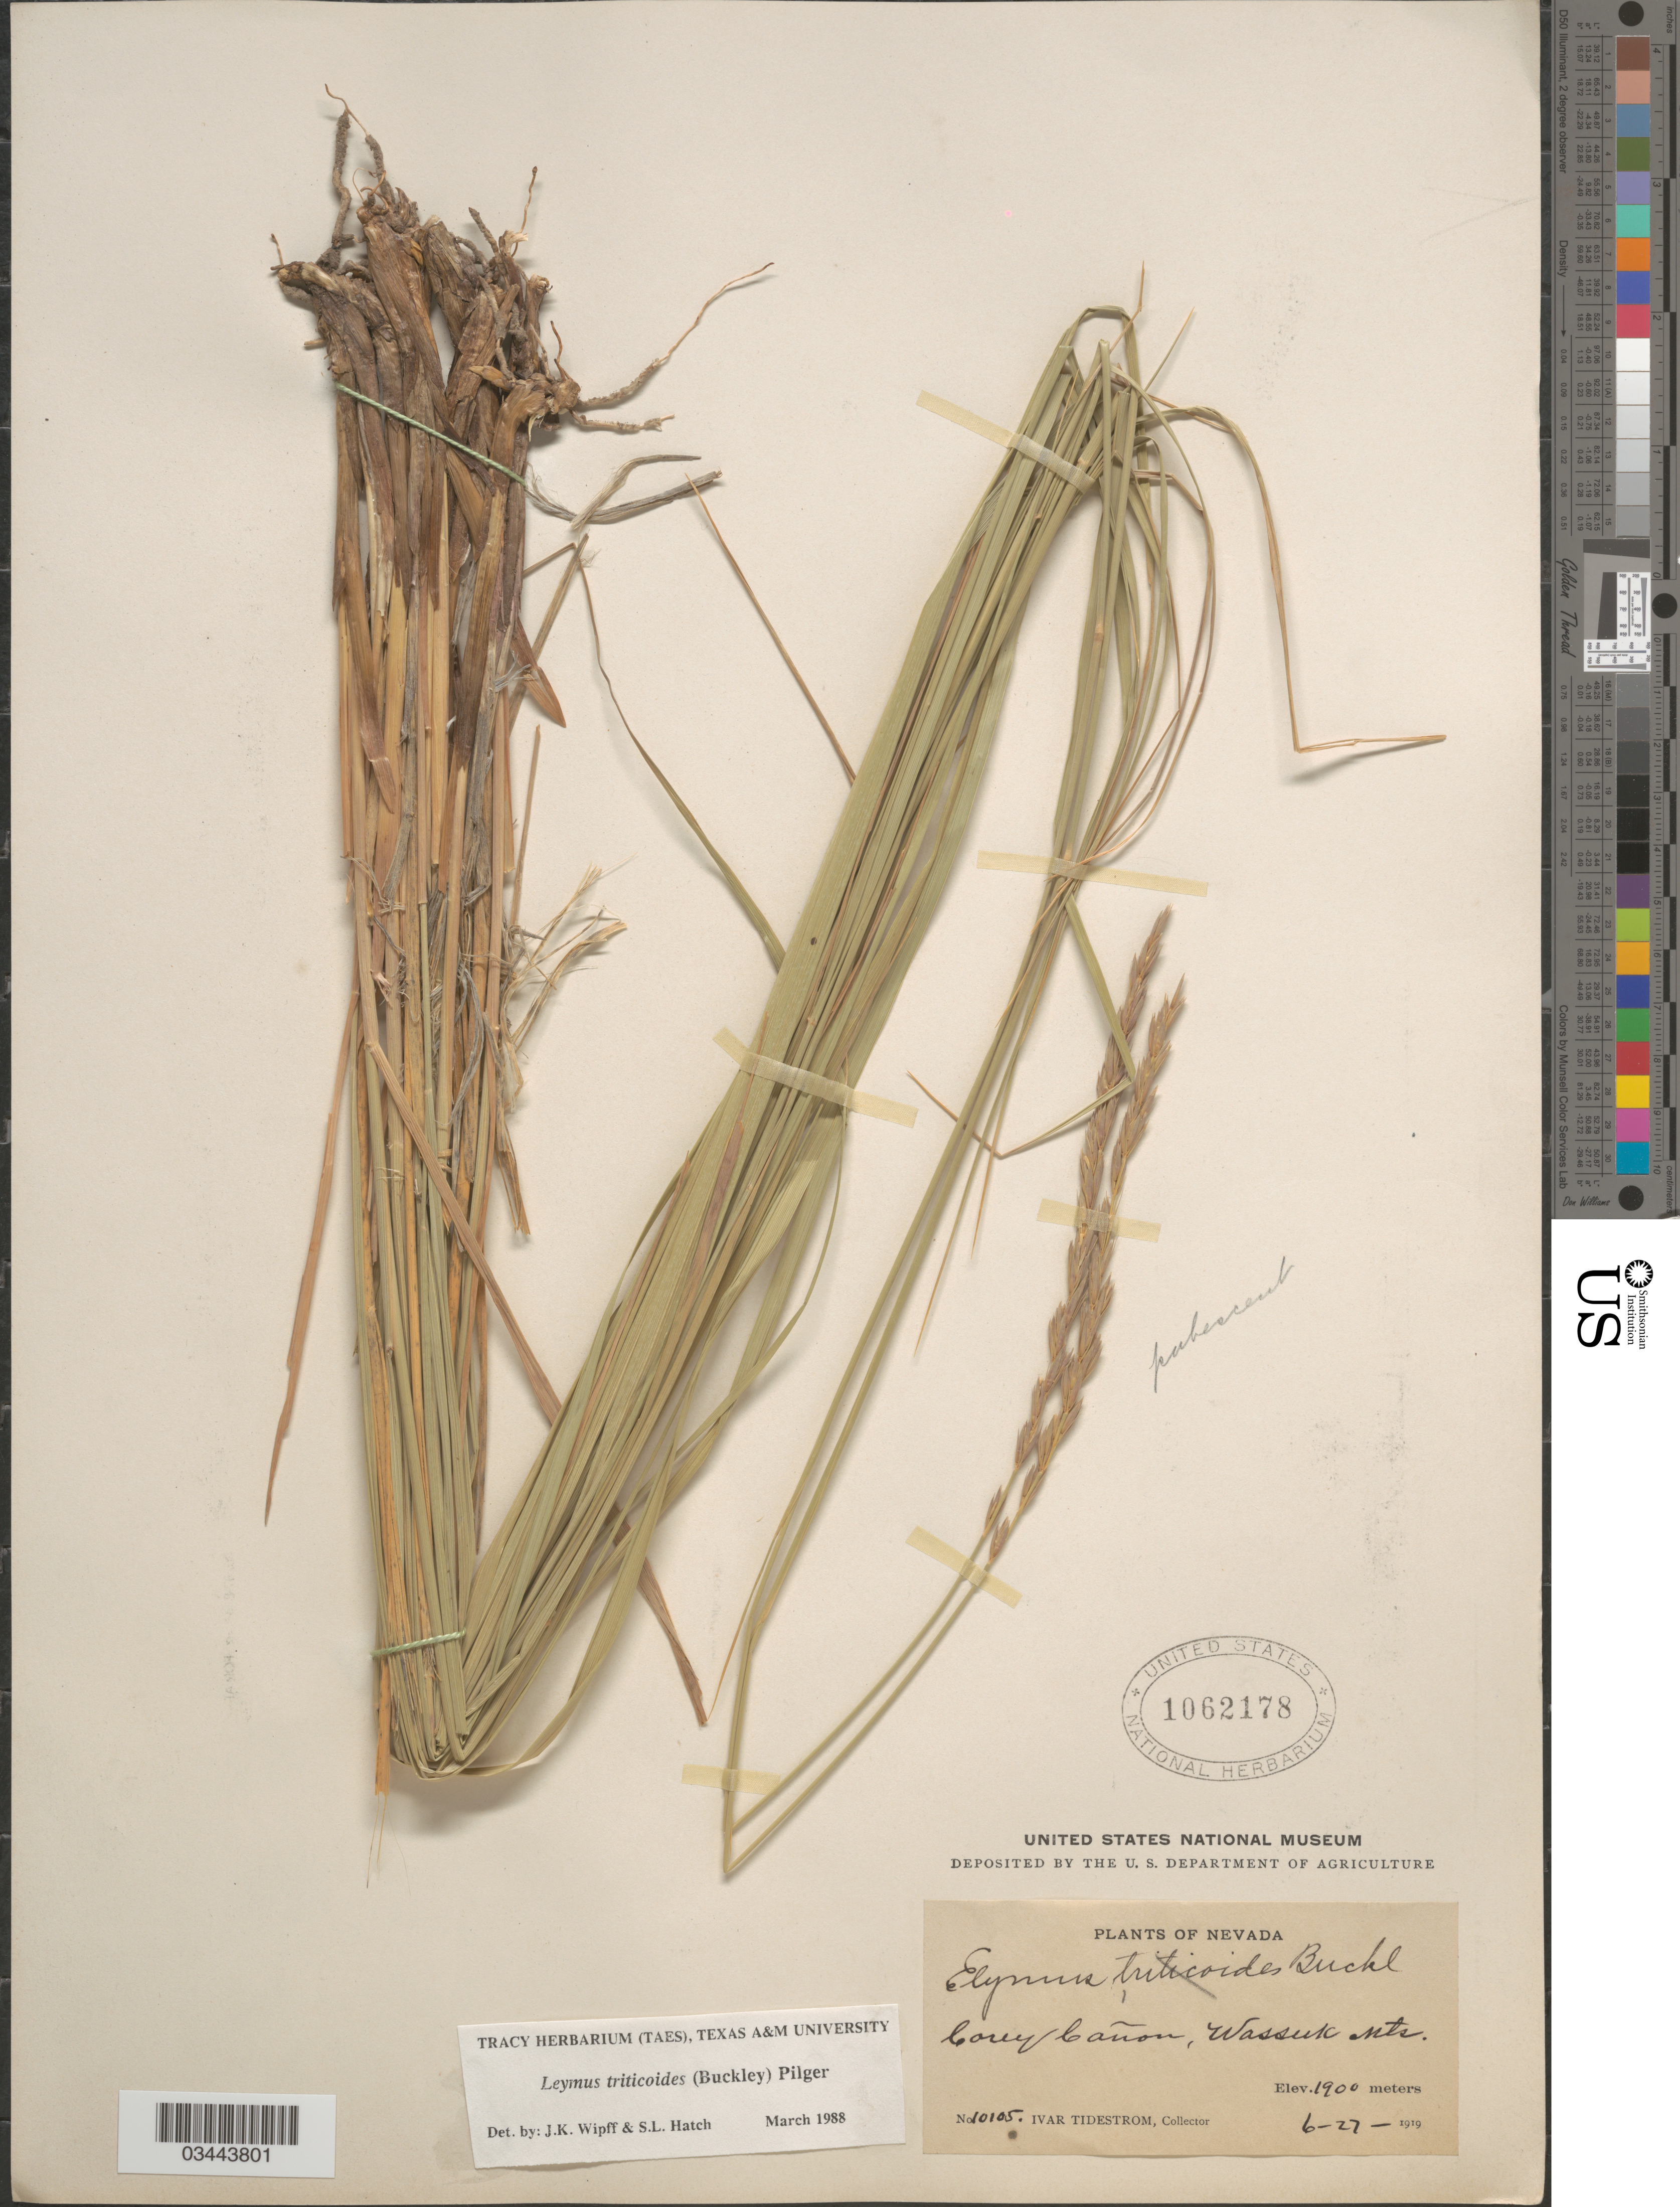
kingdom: Plantae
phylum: Tracheophyta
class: Liliopsida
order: Poales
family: Poaceae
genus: Leymus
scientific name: Leymus triticoides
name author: (Buckley) Pilg.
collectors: I. F. Tidestrom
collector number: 10105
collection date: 1919-06-27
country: United States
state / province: Nevada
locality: Corey Cañon, Wasatch Mts.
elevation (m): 1900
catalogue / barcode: US 1062178